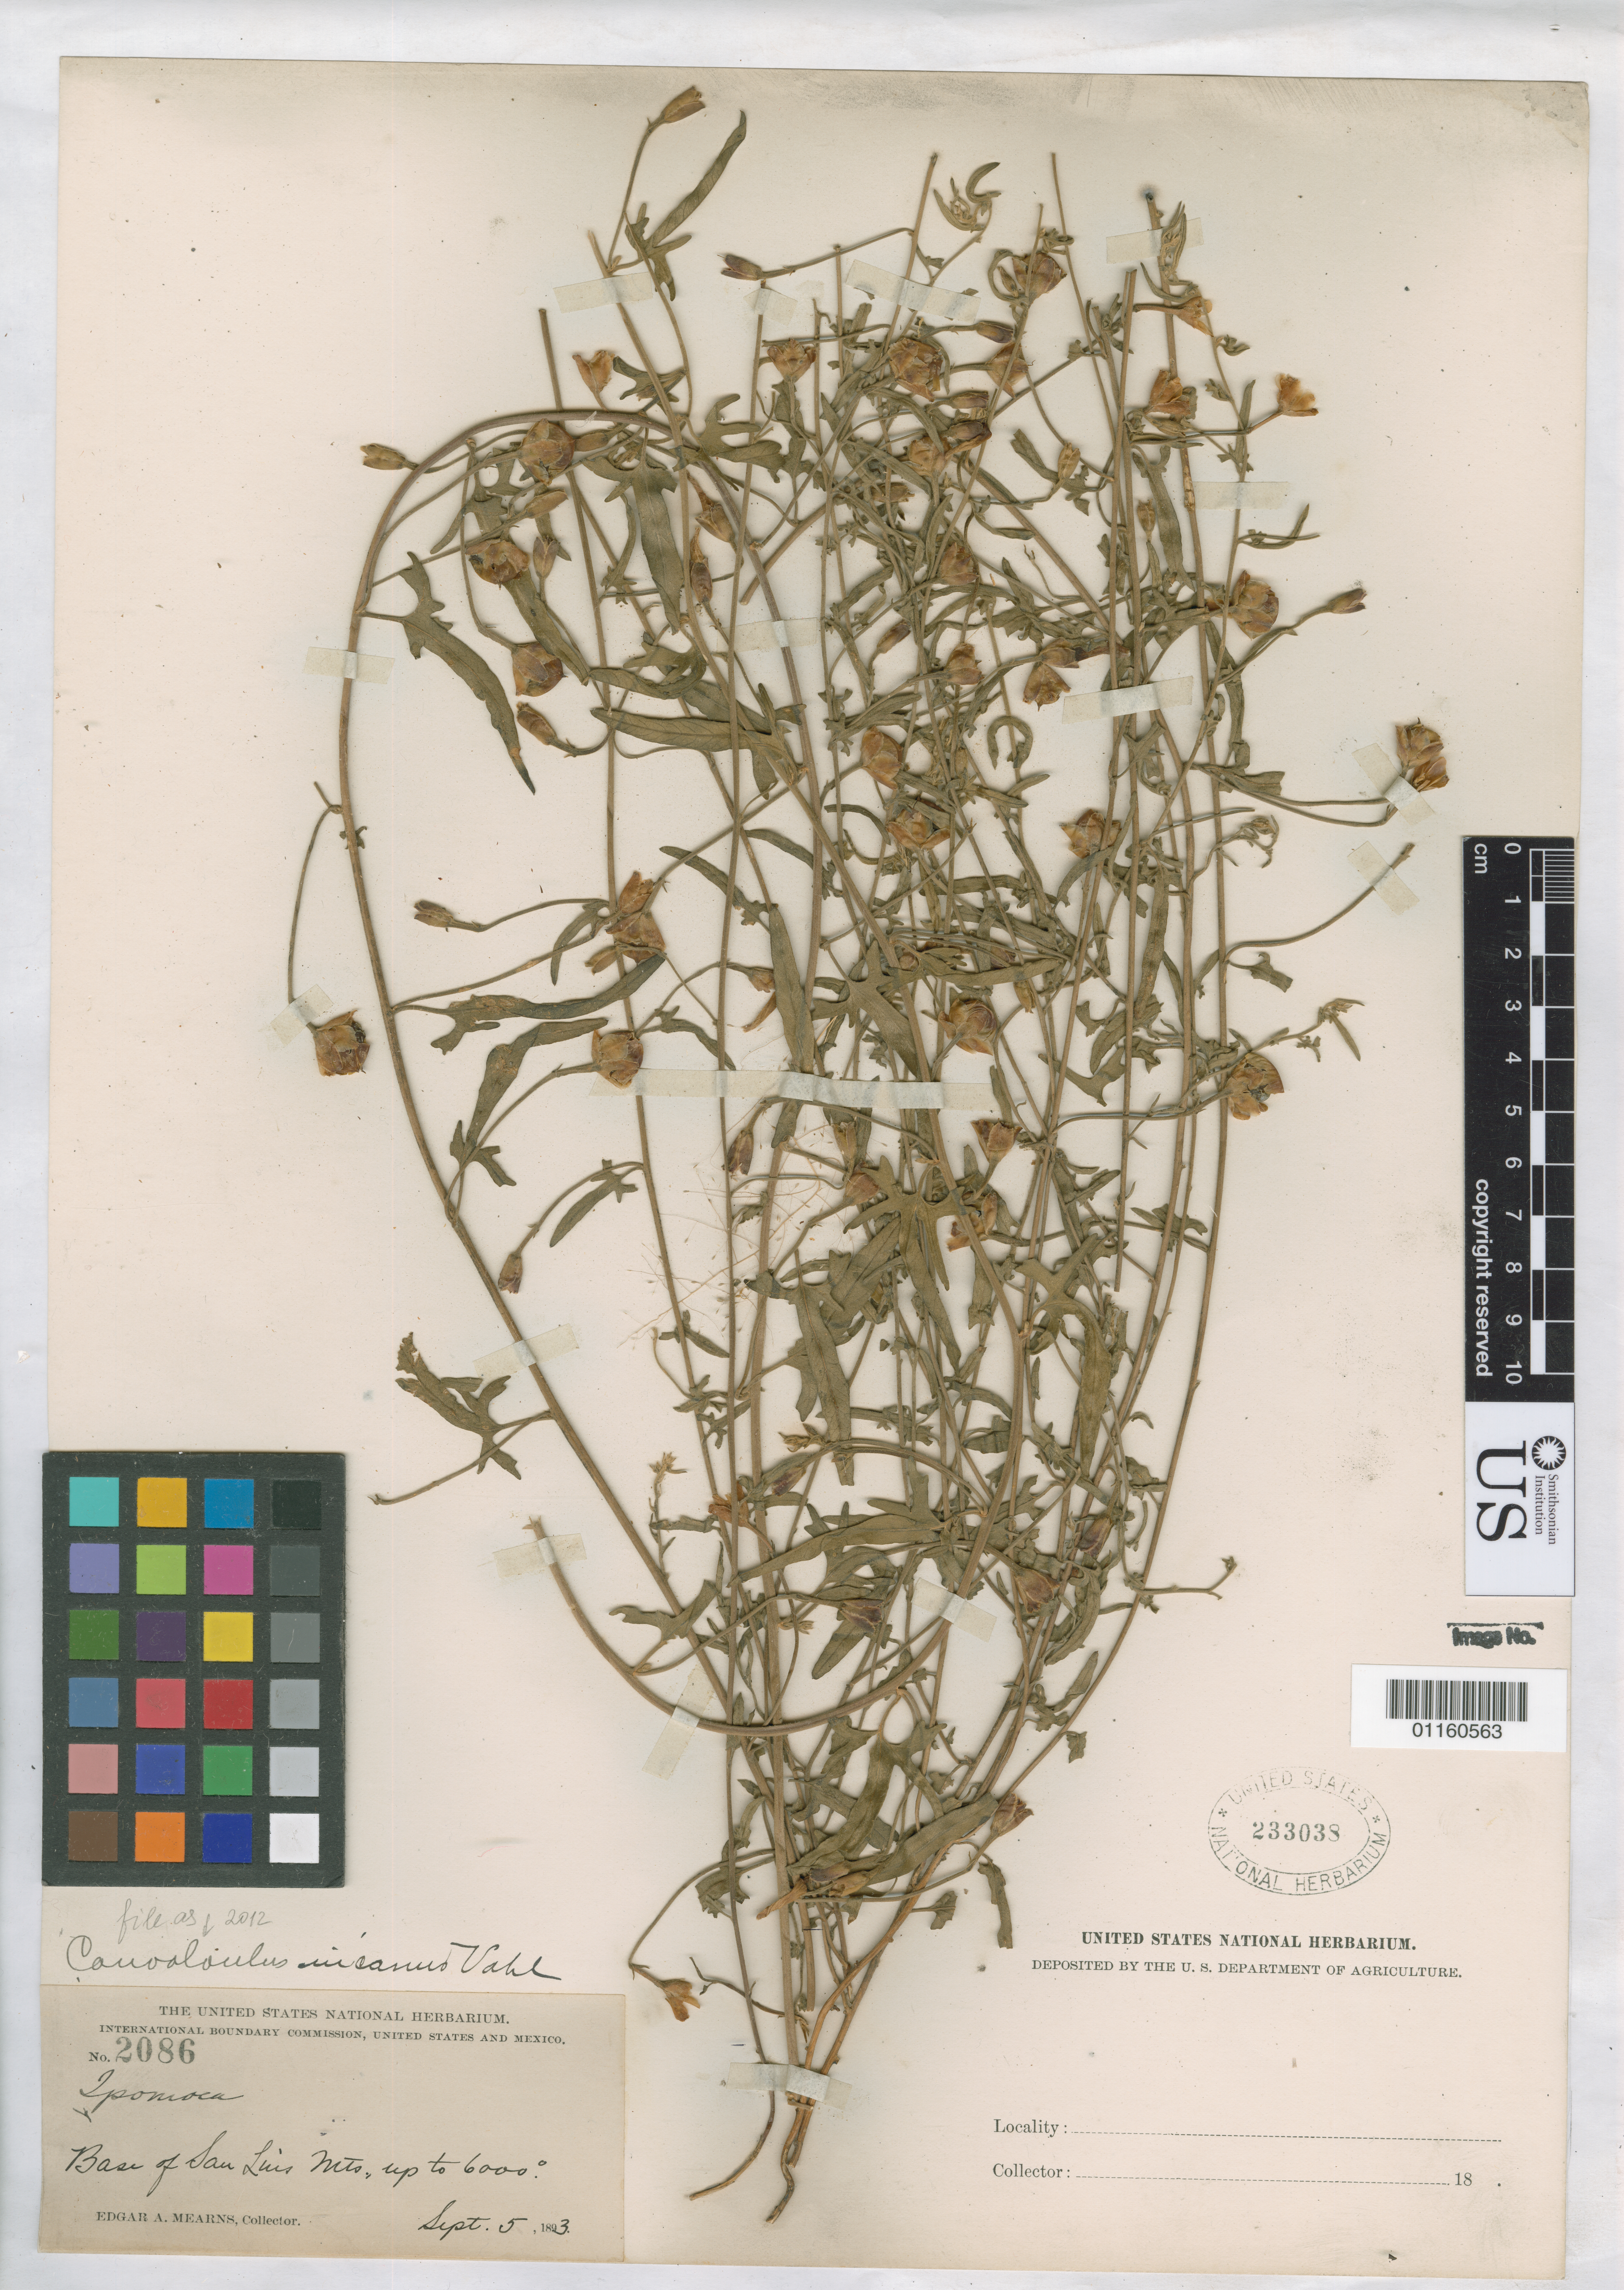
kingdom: Plantae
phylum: Tracheophyta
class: Magnoliopsida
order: Solanales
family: Convolvulaceae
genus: Convolvulus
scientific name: Convolvulus incanus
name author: Vahl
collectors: E. A. Mearns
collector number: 2086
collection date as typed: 5 Sep 1893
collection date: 1893-09-05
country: United States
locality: Base of san Luis Mts, up to 6000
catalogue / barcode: US 233038